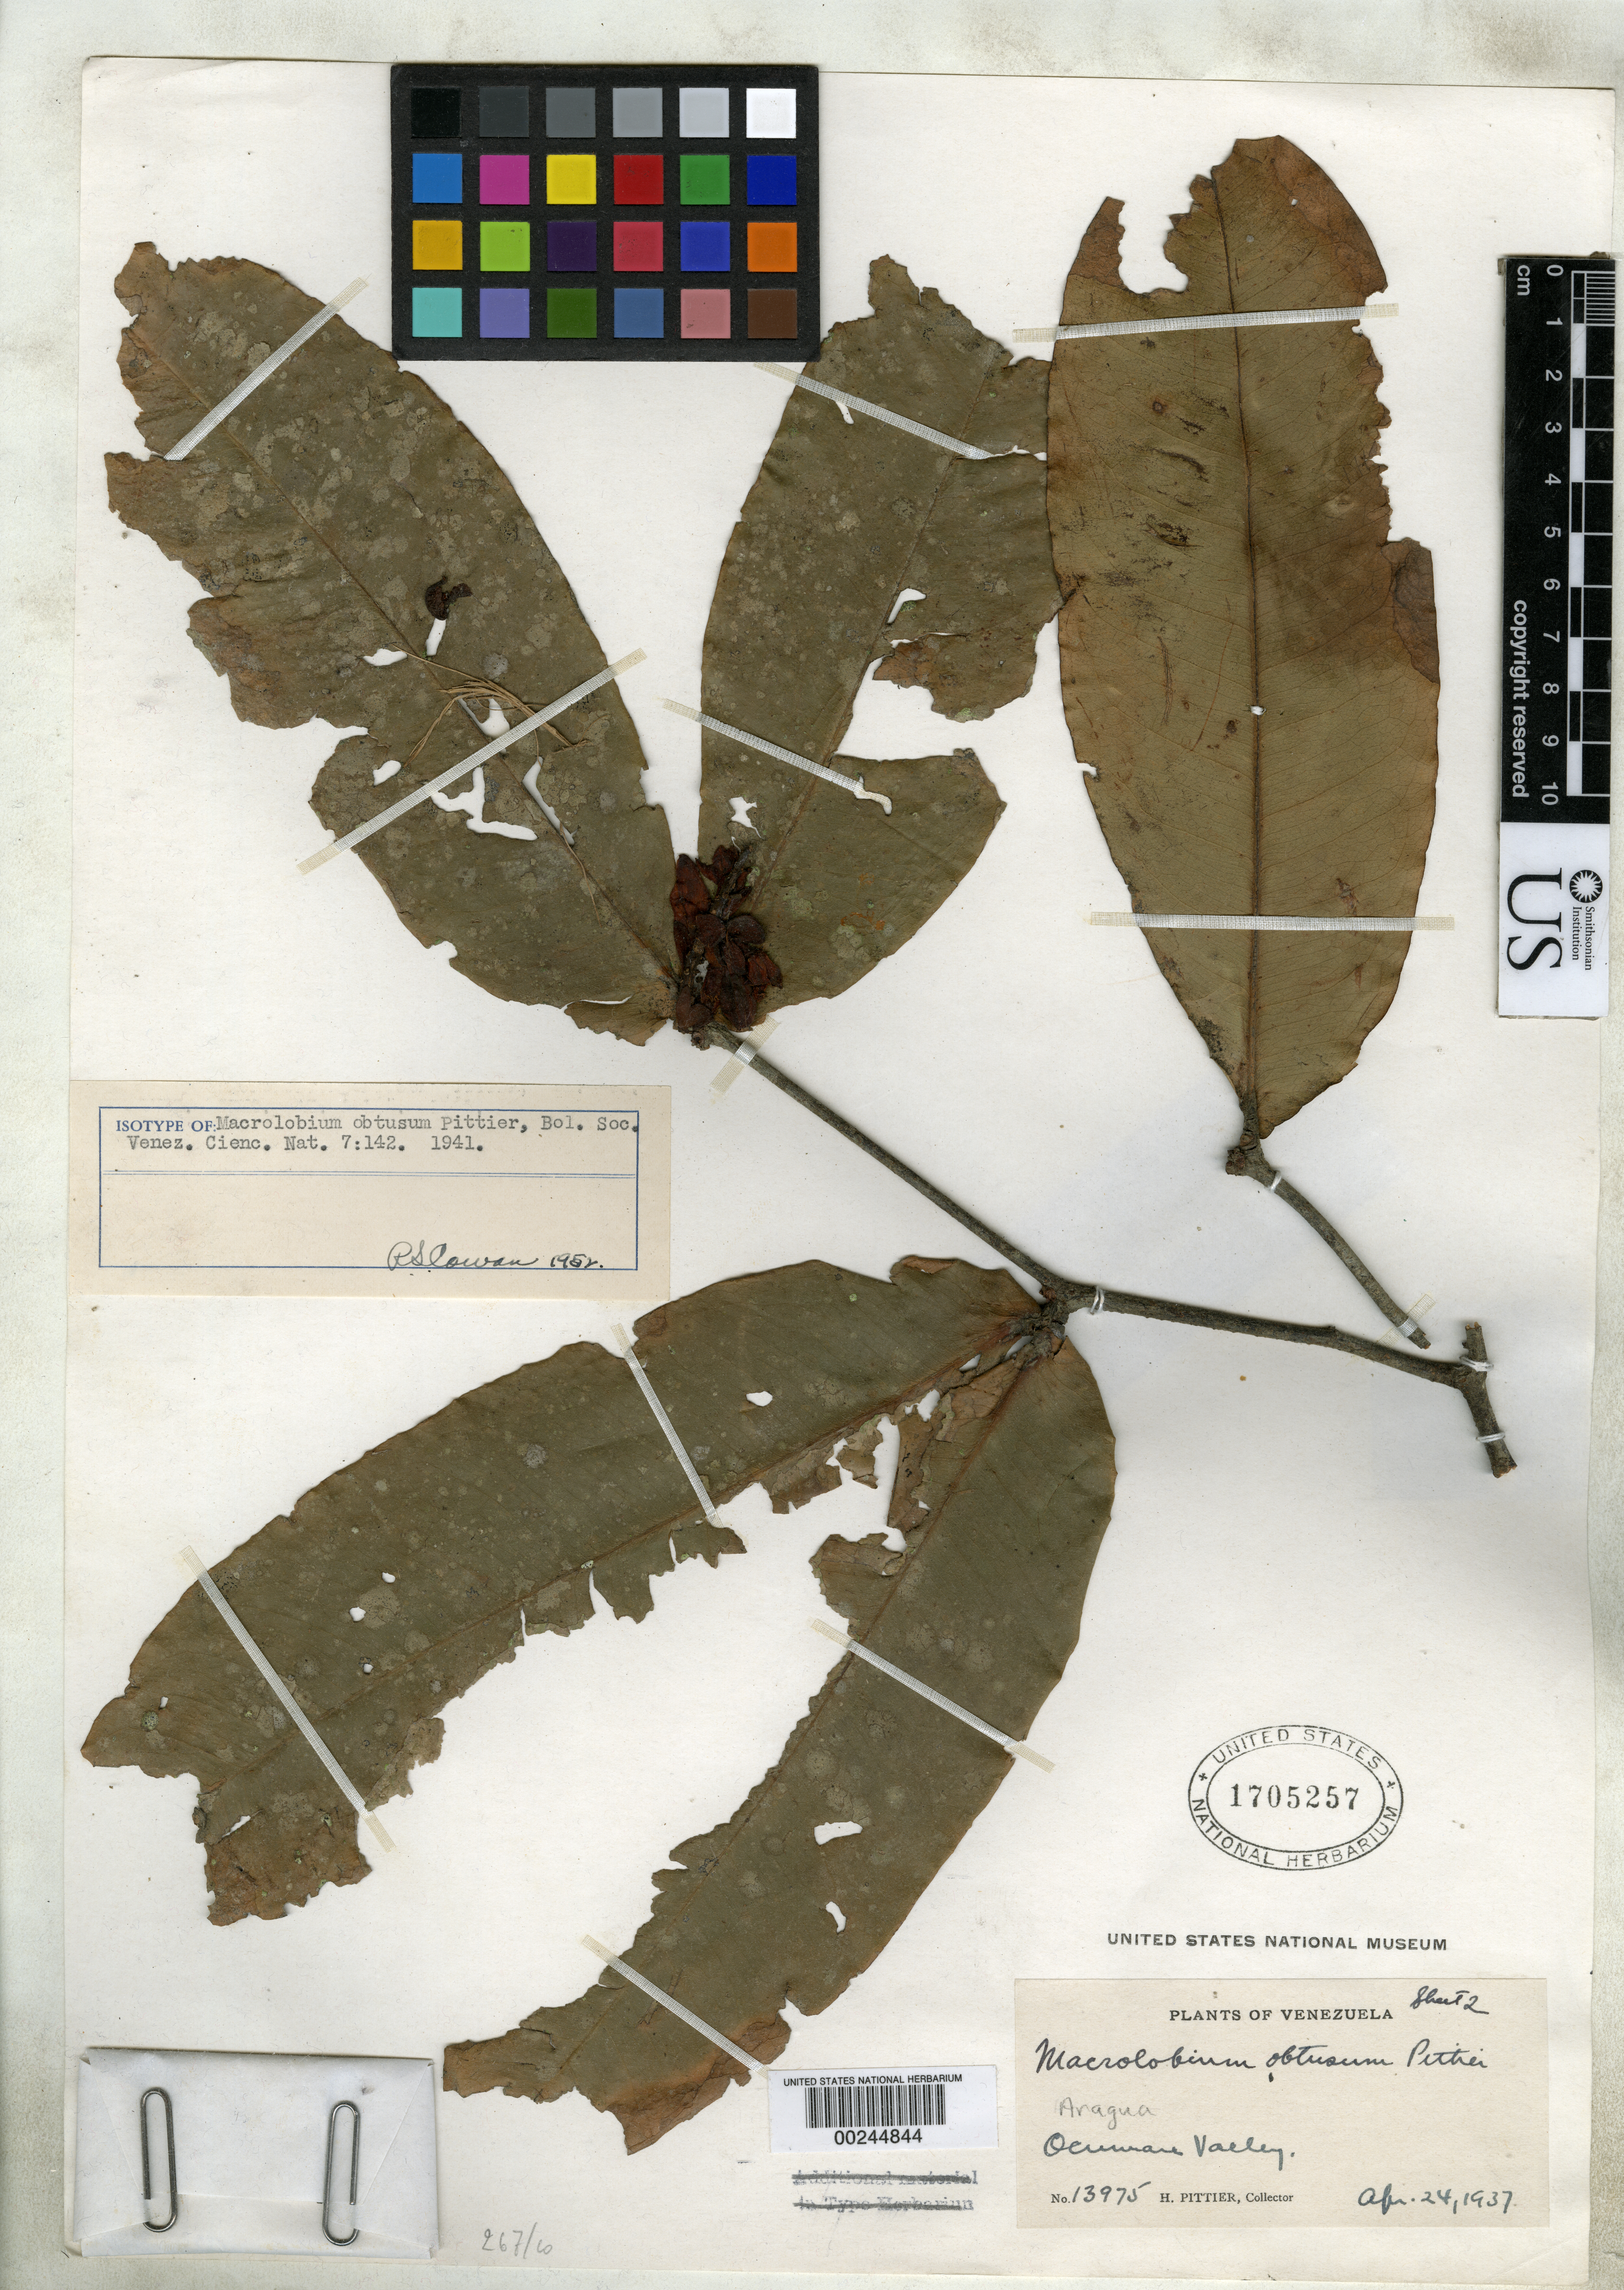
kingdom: Plantae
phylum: Tracheophyta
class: Magnoliopsida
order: Fabales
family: Fabaceae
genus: Macrolobium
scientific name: Macrolobium obtusum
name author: Pittier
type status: Isotype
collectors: H. F. Pittier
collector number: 13975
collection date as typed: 24 Apr 1937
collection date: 1937-04-24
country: Venezuela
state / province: Aragua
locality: Ocumare Valley.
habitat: Lower forest belt.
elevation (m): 600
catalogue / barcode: US 1705257